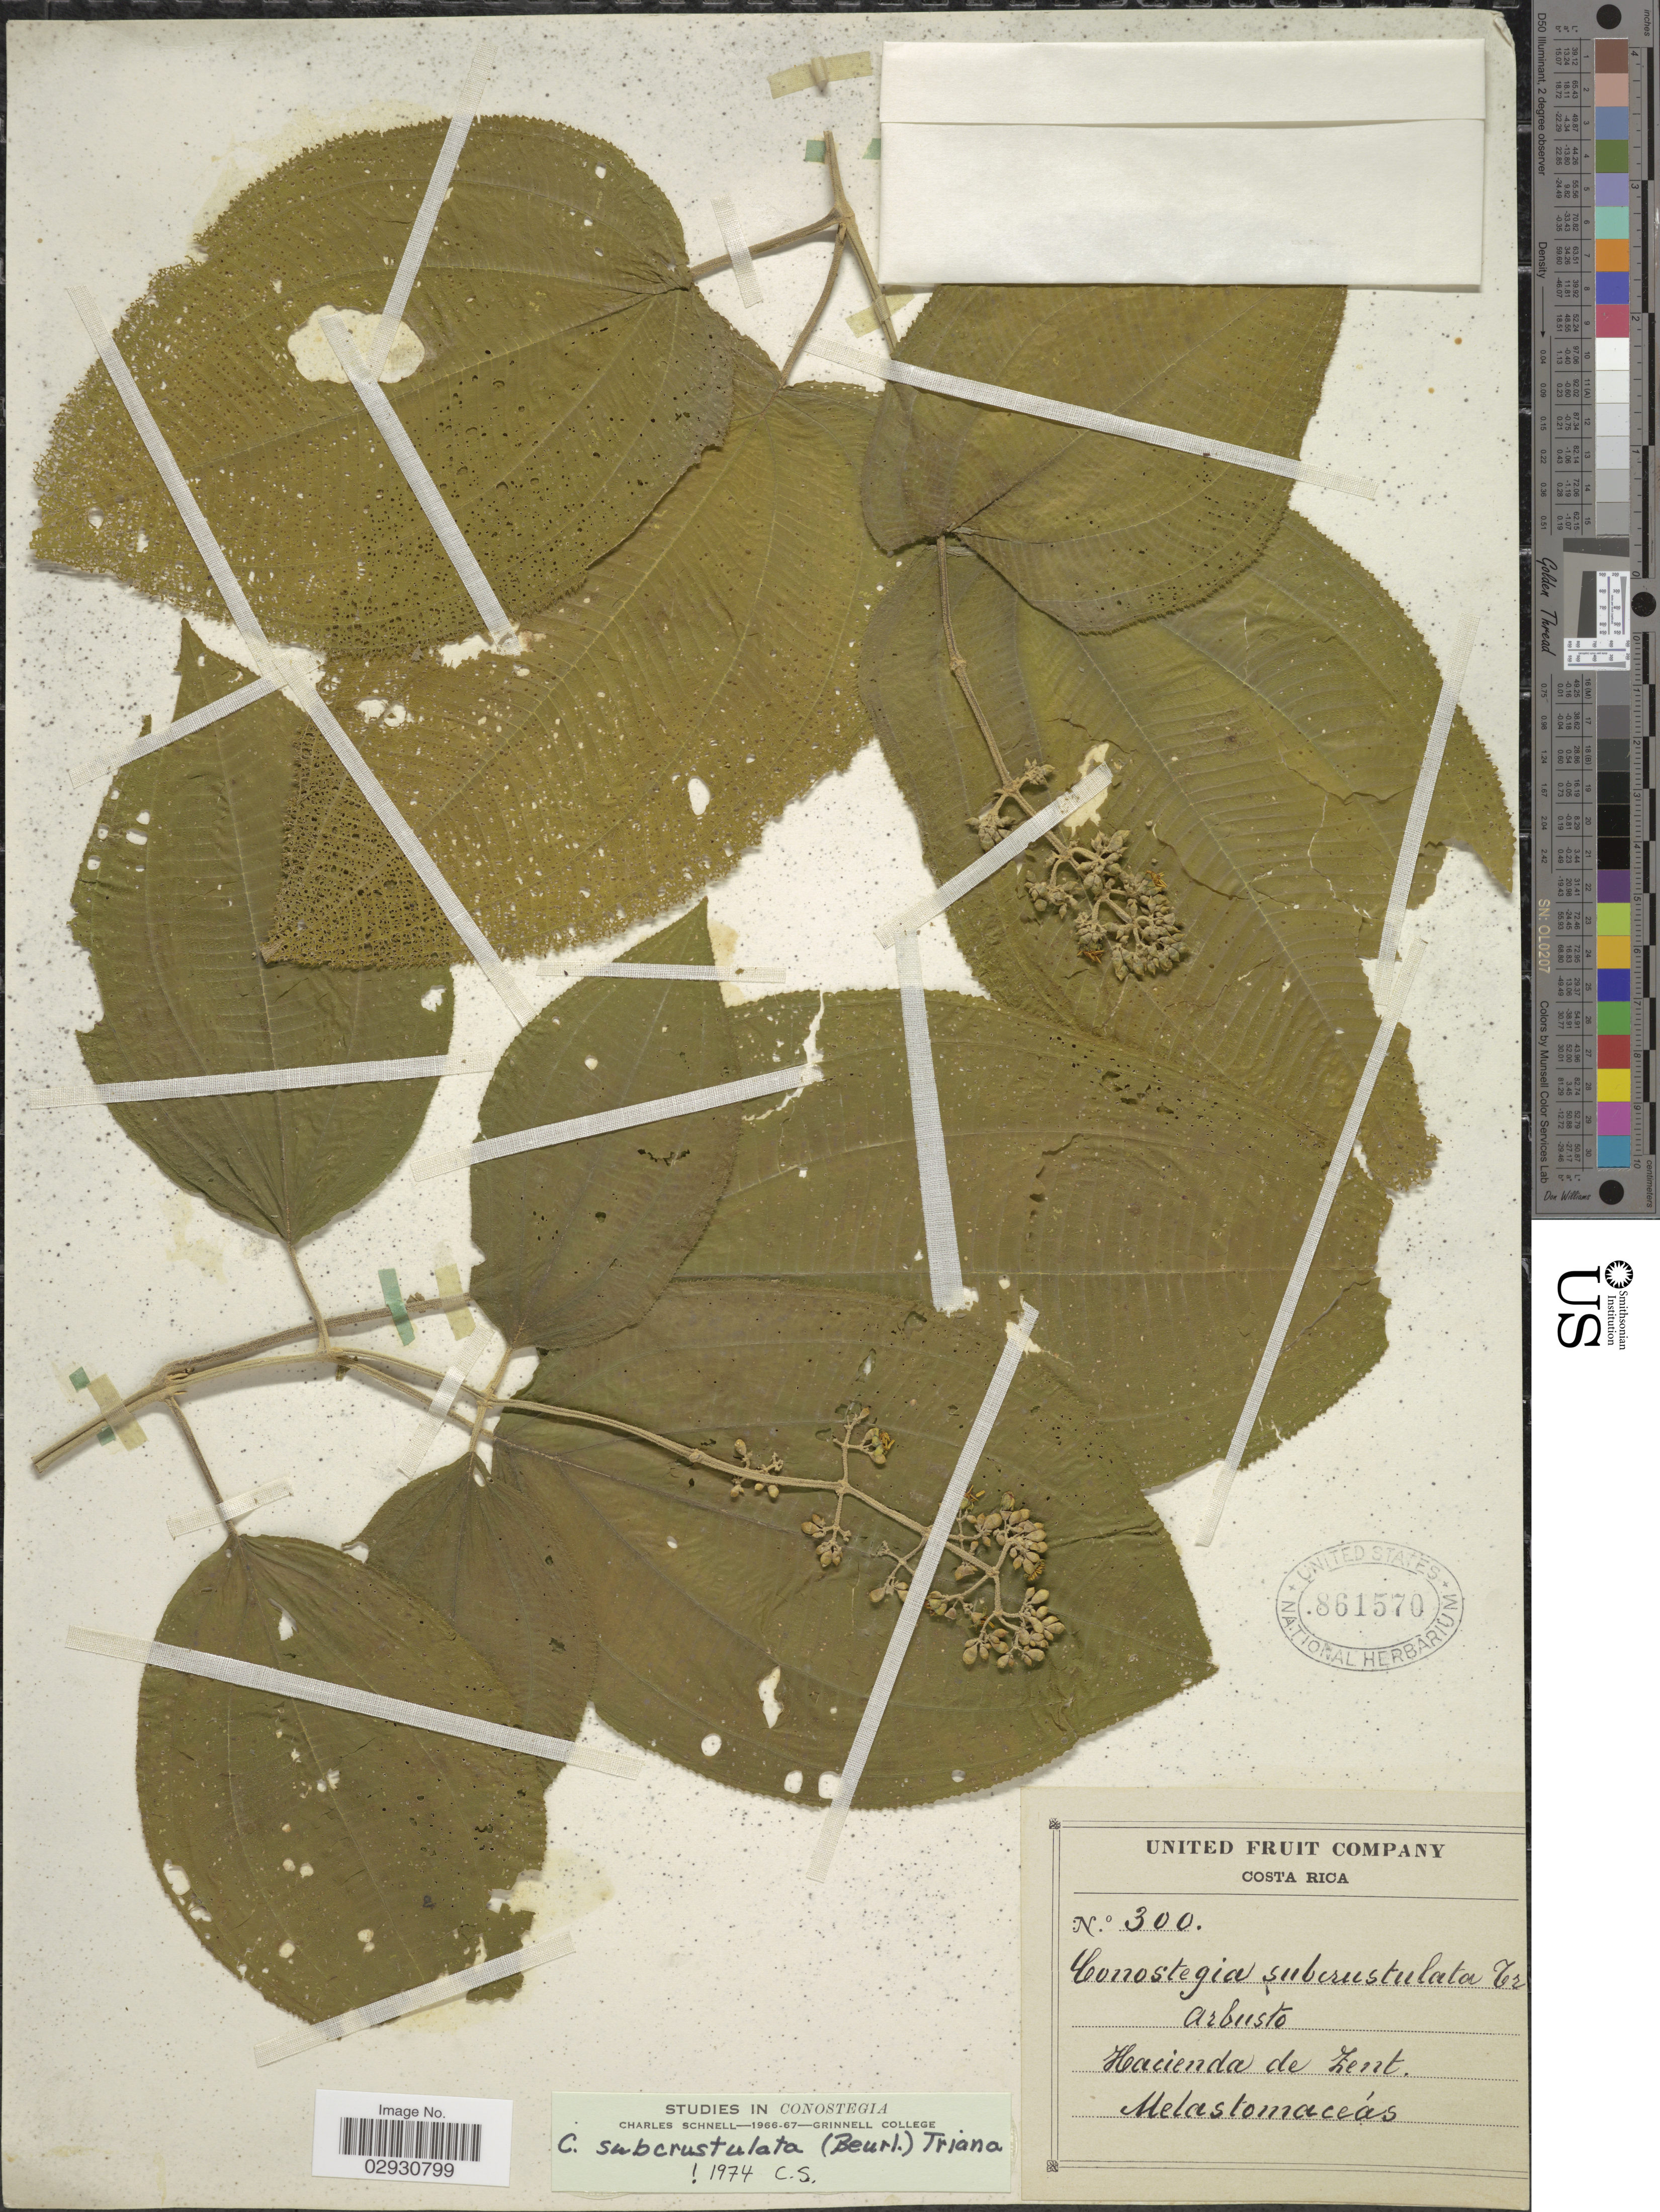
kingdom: Plantae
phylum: Tracheophyta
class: Magnoliopsida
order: Myrtales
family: Melastomataceae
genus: Conostegia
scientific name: Conostegia subcrustulata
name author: (Beurl.) Triana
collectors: United Fruit Company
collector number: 300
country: Costa Rica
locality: Hacienda de Zent.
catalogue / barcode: US 861570